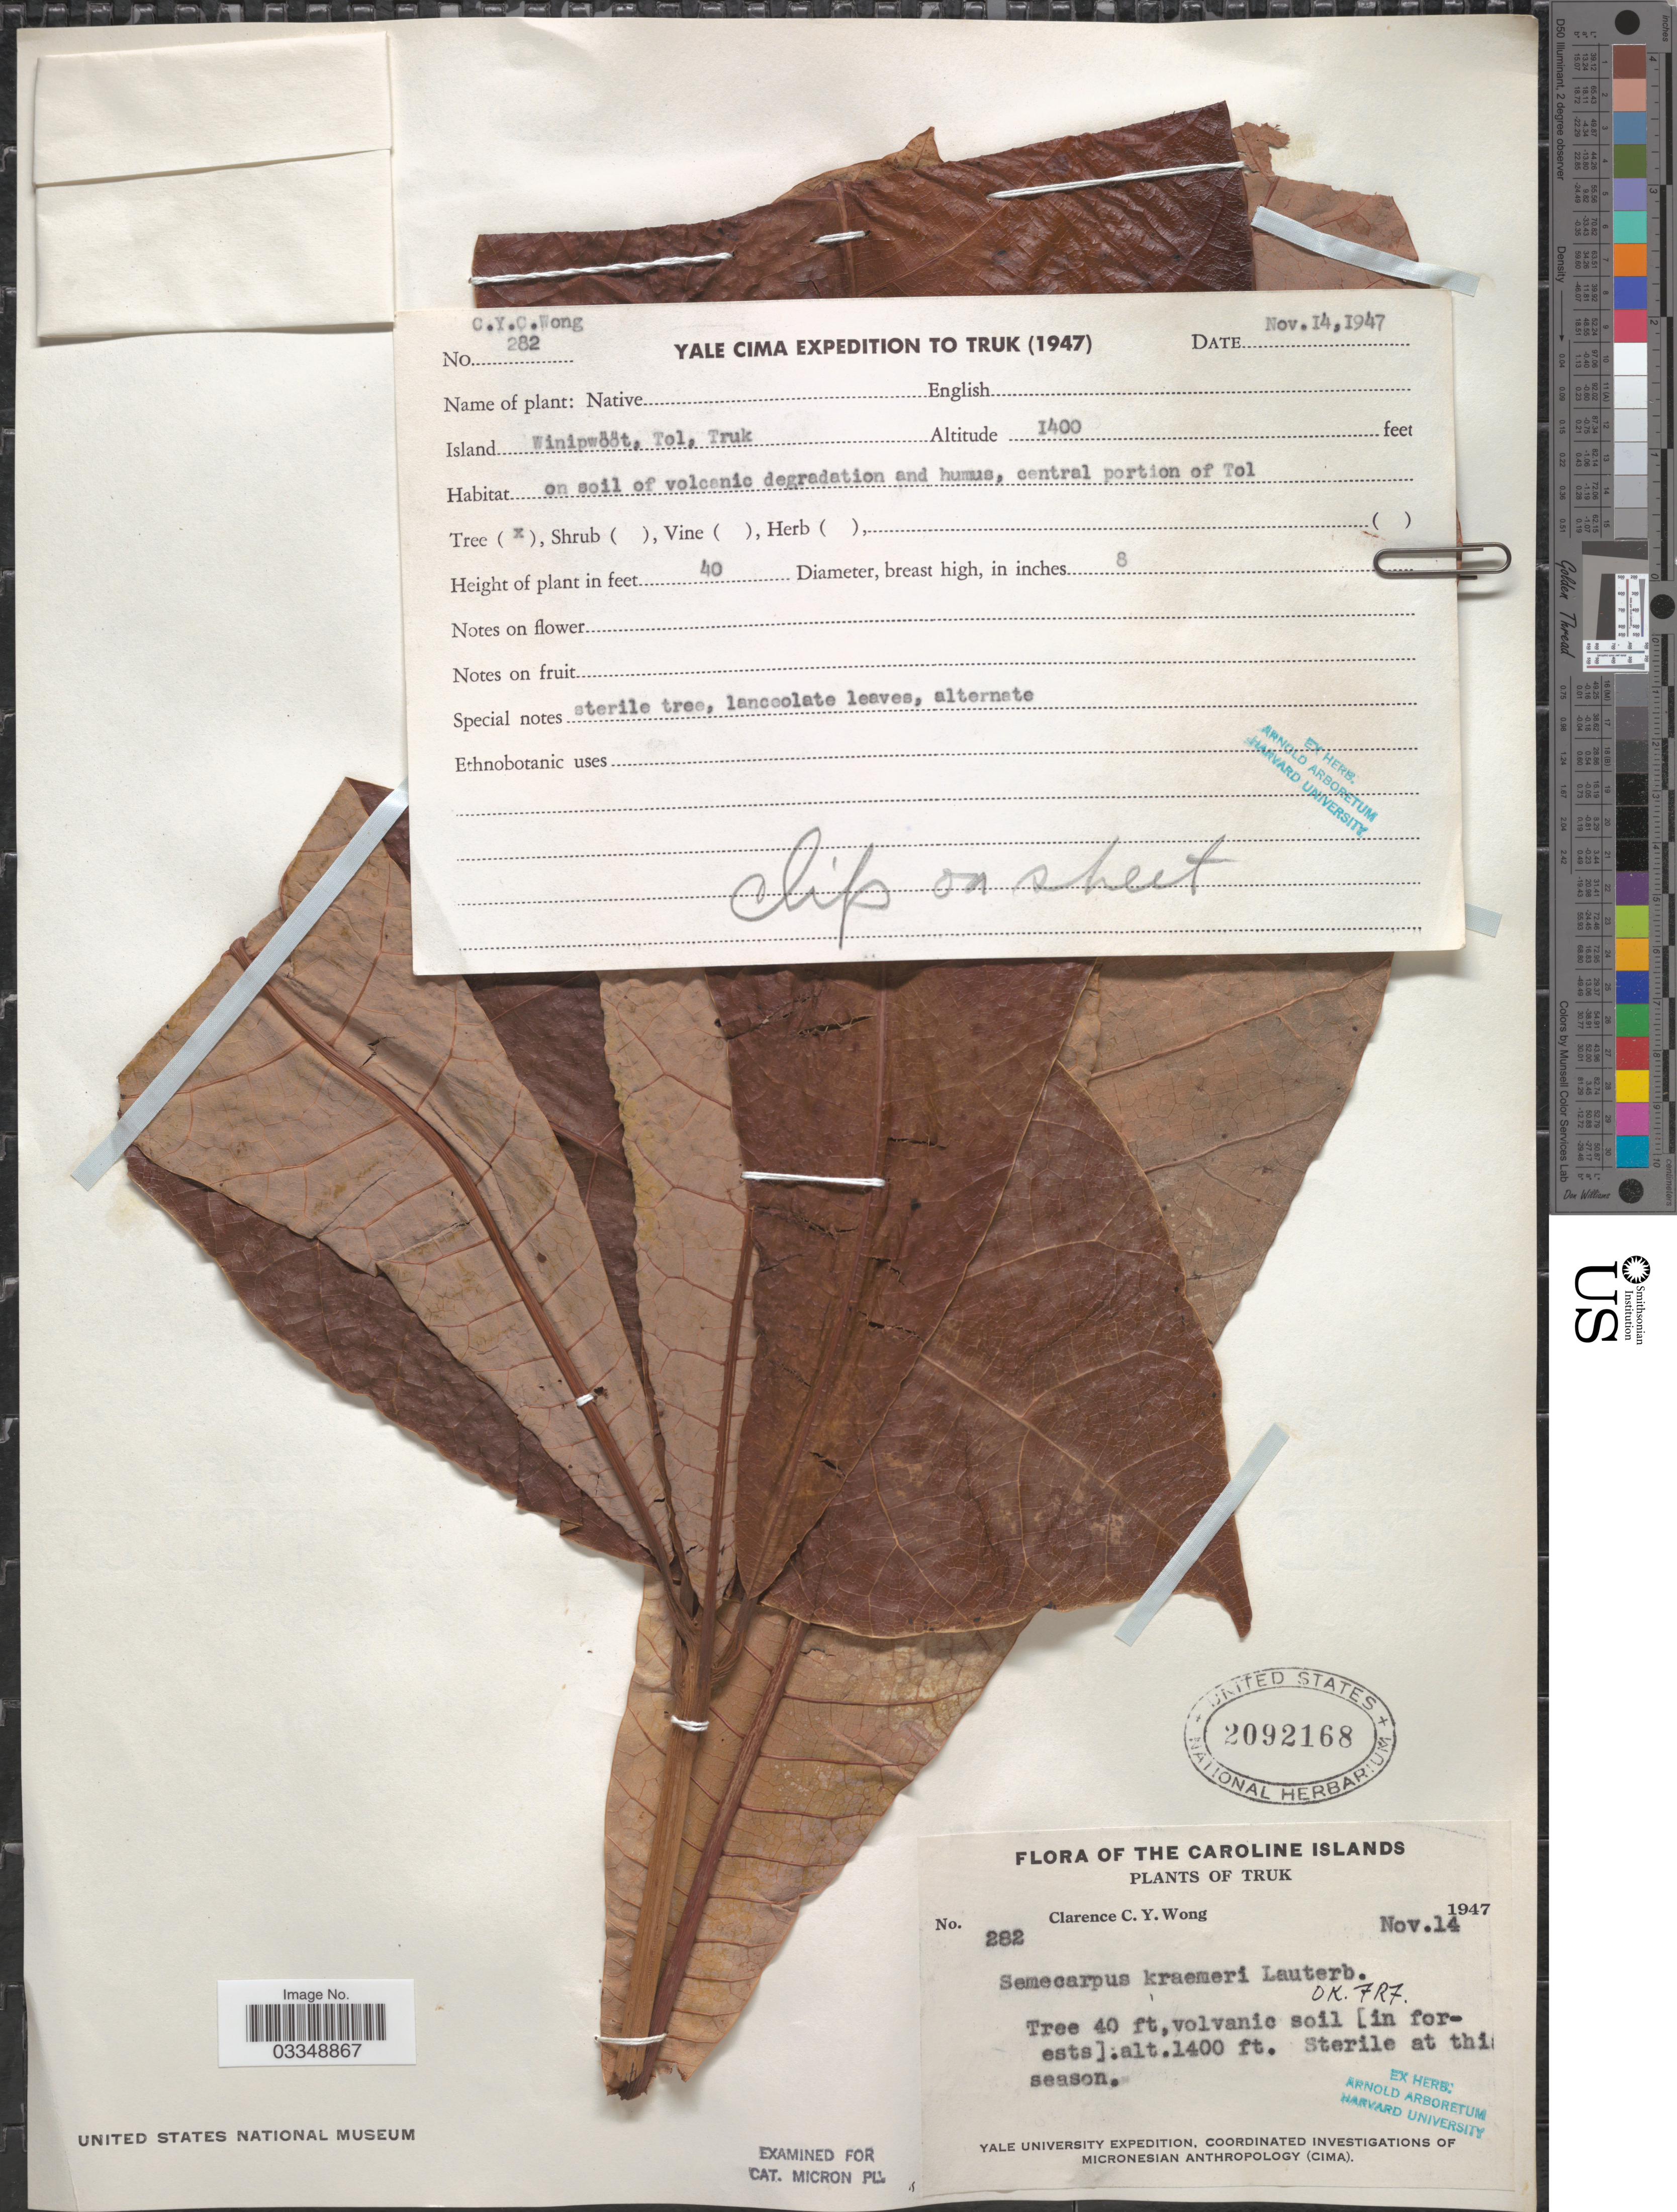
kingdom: Plantae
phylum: Tracheophyta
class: Magnoliopsida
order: Sapindales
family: Anacardiaceae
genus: Semecarpus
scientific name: Semecarpus kraemeri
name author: Lauterb.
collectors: C. Y. C. Wong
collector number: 282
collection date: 1947-11-14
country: Micronesia, Federated States of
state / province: Truk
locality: The Caroline Islands. Island Winipwööt, Tol, Truk. Central portion of Tol.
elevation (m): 427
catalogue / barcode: US 2092168